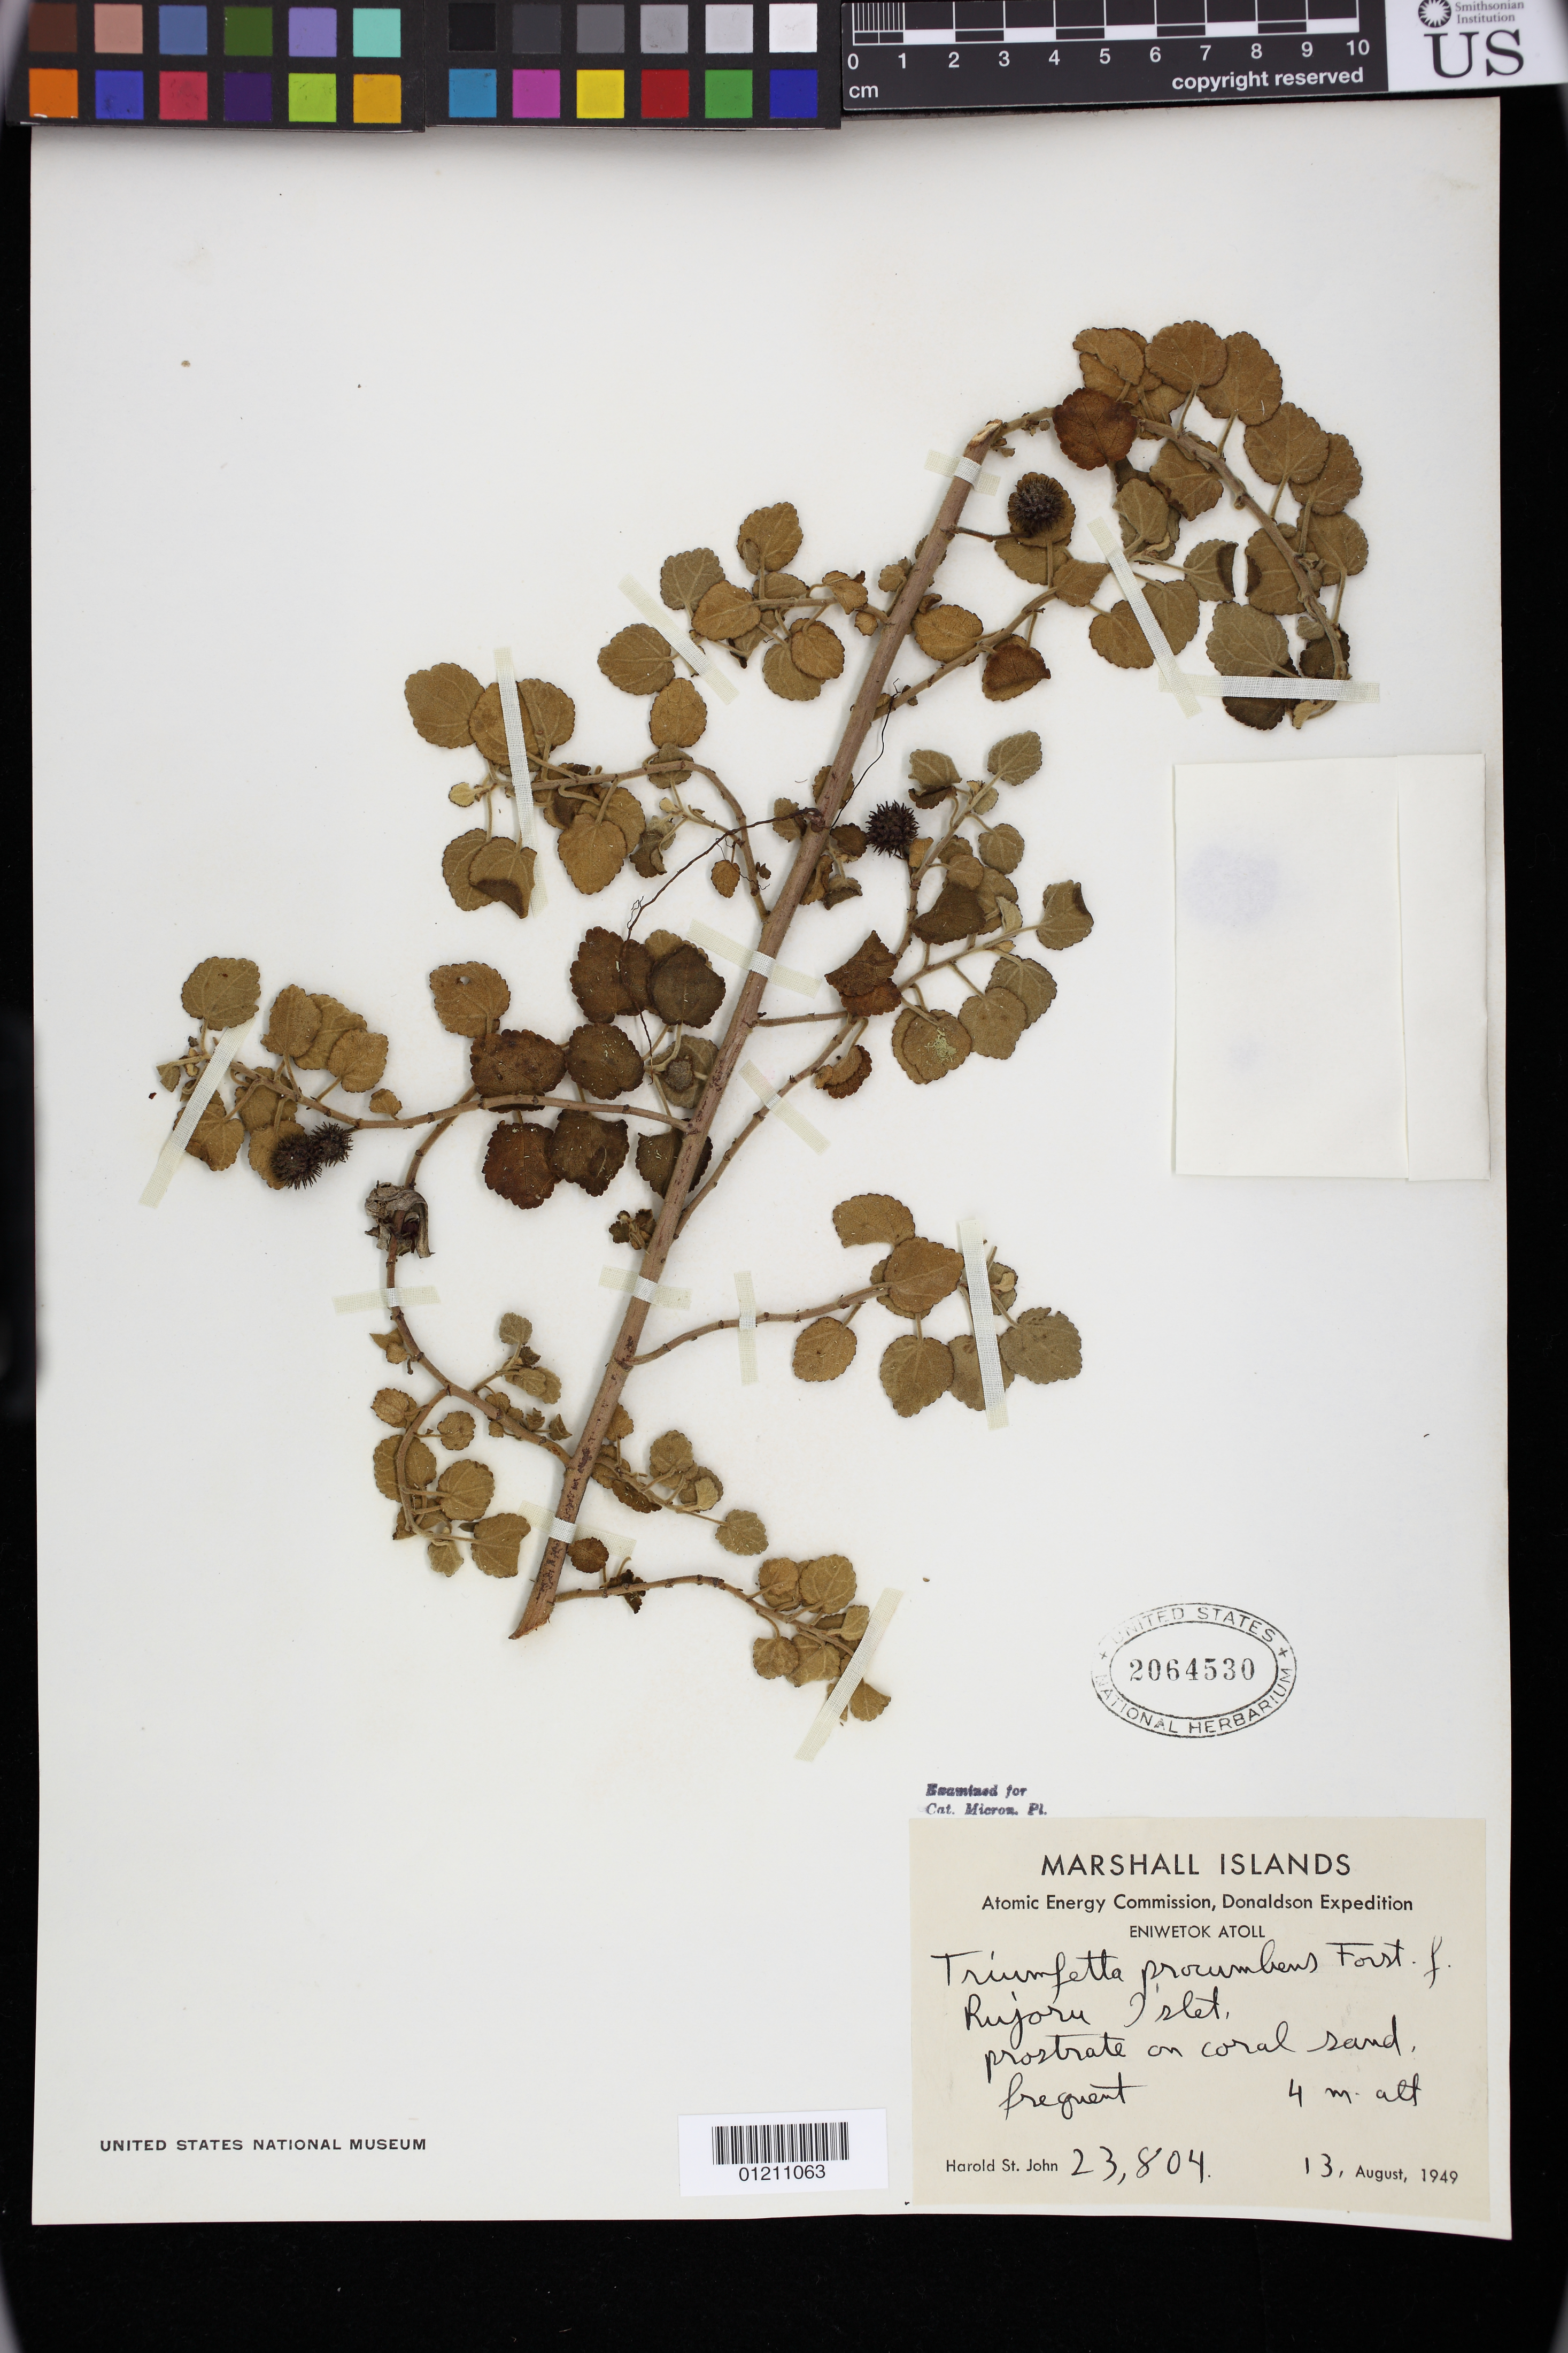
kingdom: Plantae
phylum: Tracheophyta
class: Magnoliopsida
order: Malvales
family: Malvaceae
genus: Triumfetta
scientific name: Triumfetta procumbens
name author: G. Forst.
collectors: H. St. John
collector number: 23804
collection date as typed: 13 Aug 1949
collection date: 1949-08-13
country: Marshall Islands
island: Enewetak Atoll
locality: Marshall Islands: Eniwetok Atoll. Rujoru Islet, prostrate on coral sand.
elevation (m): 4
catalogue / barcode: US 2064530